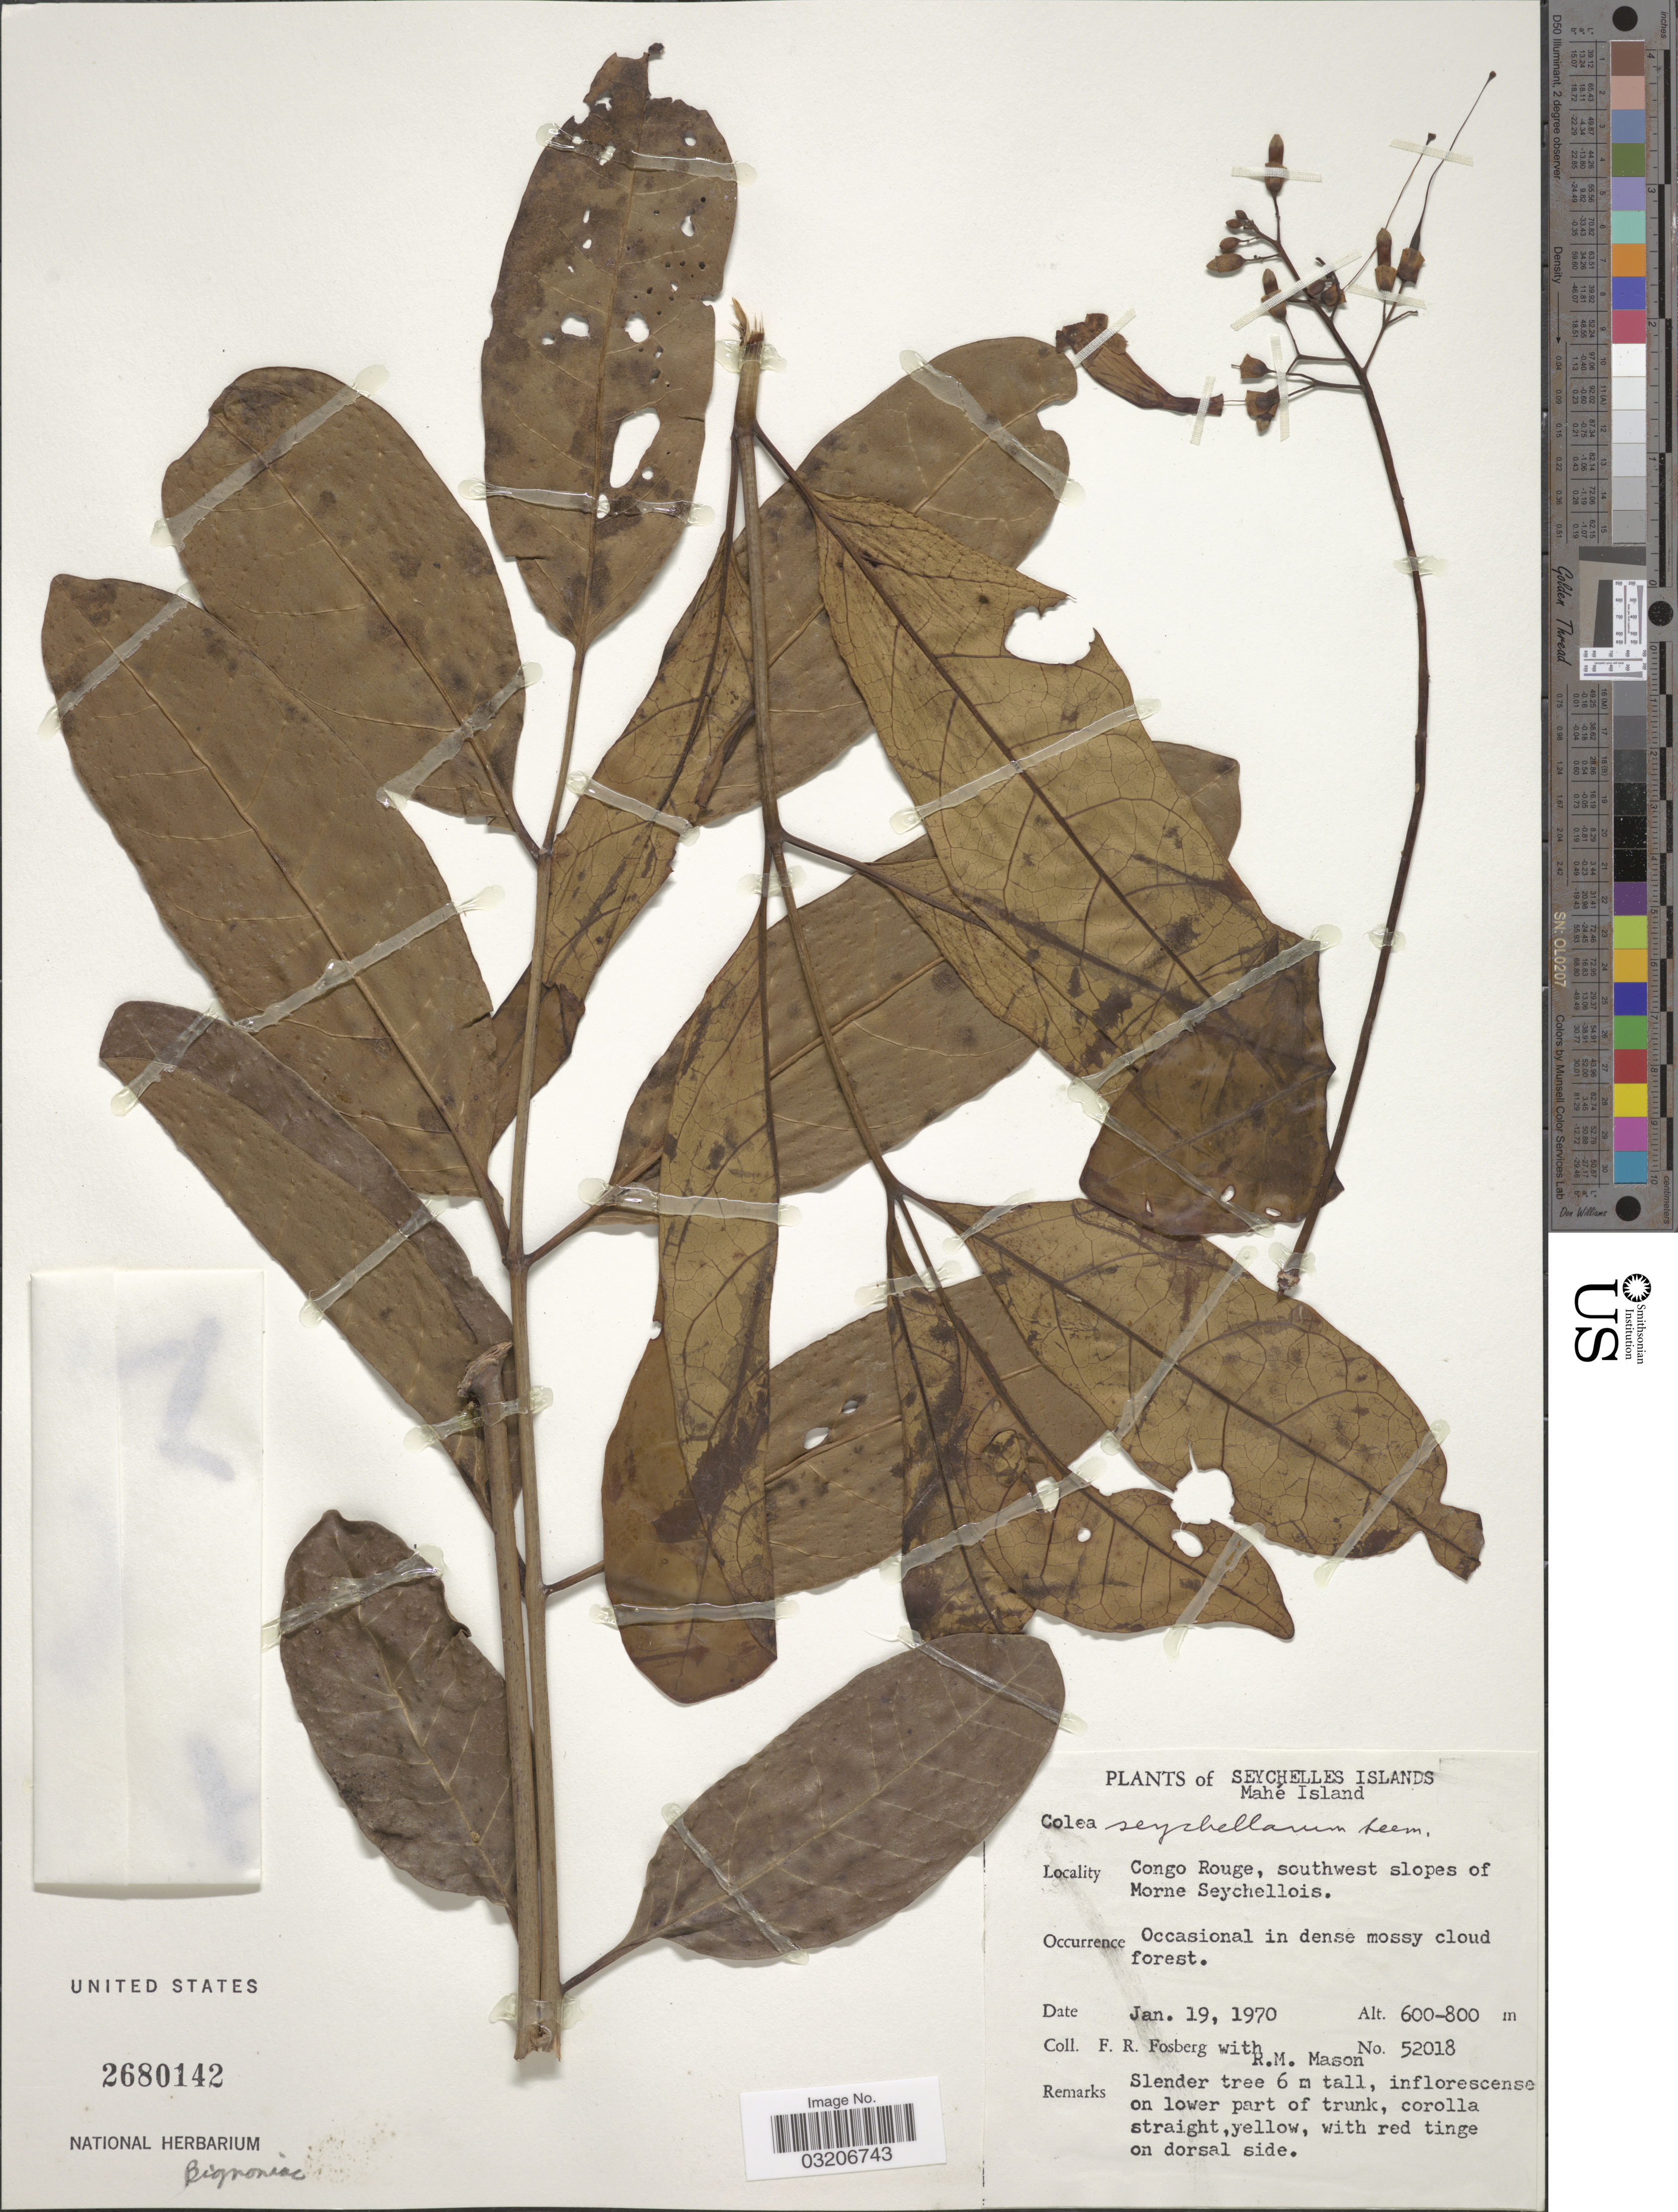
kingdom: Plantae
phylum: Tracheophyta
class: Magnoliopsida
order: Lamiales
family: Bignoniaceae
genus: Colea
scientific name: Colea seychellarum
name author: Seem.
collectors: F. R. Fosberg & R. Mason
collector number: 52018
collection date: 1970-01-19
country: Seychelles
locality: Seychelles Island. Mahé Island. Congo Rouge, southwest slopes of Morne Seychellois.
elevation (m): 600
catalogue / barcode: US 2680142